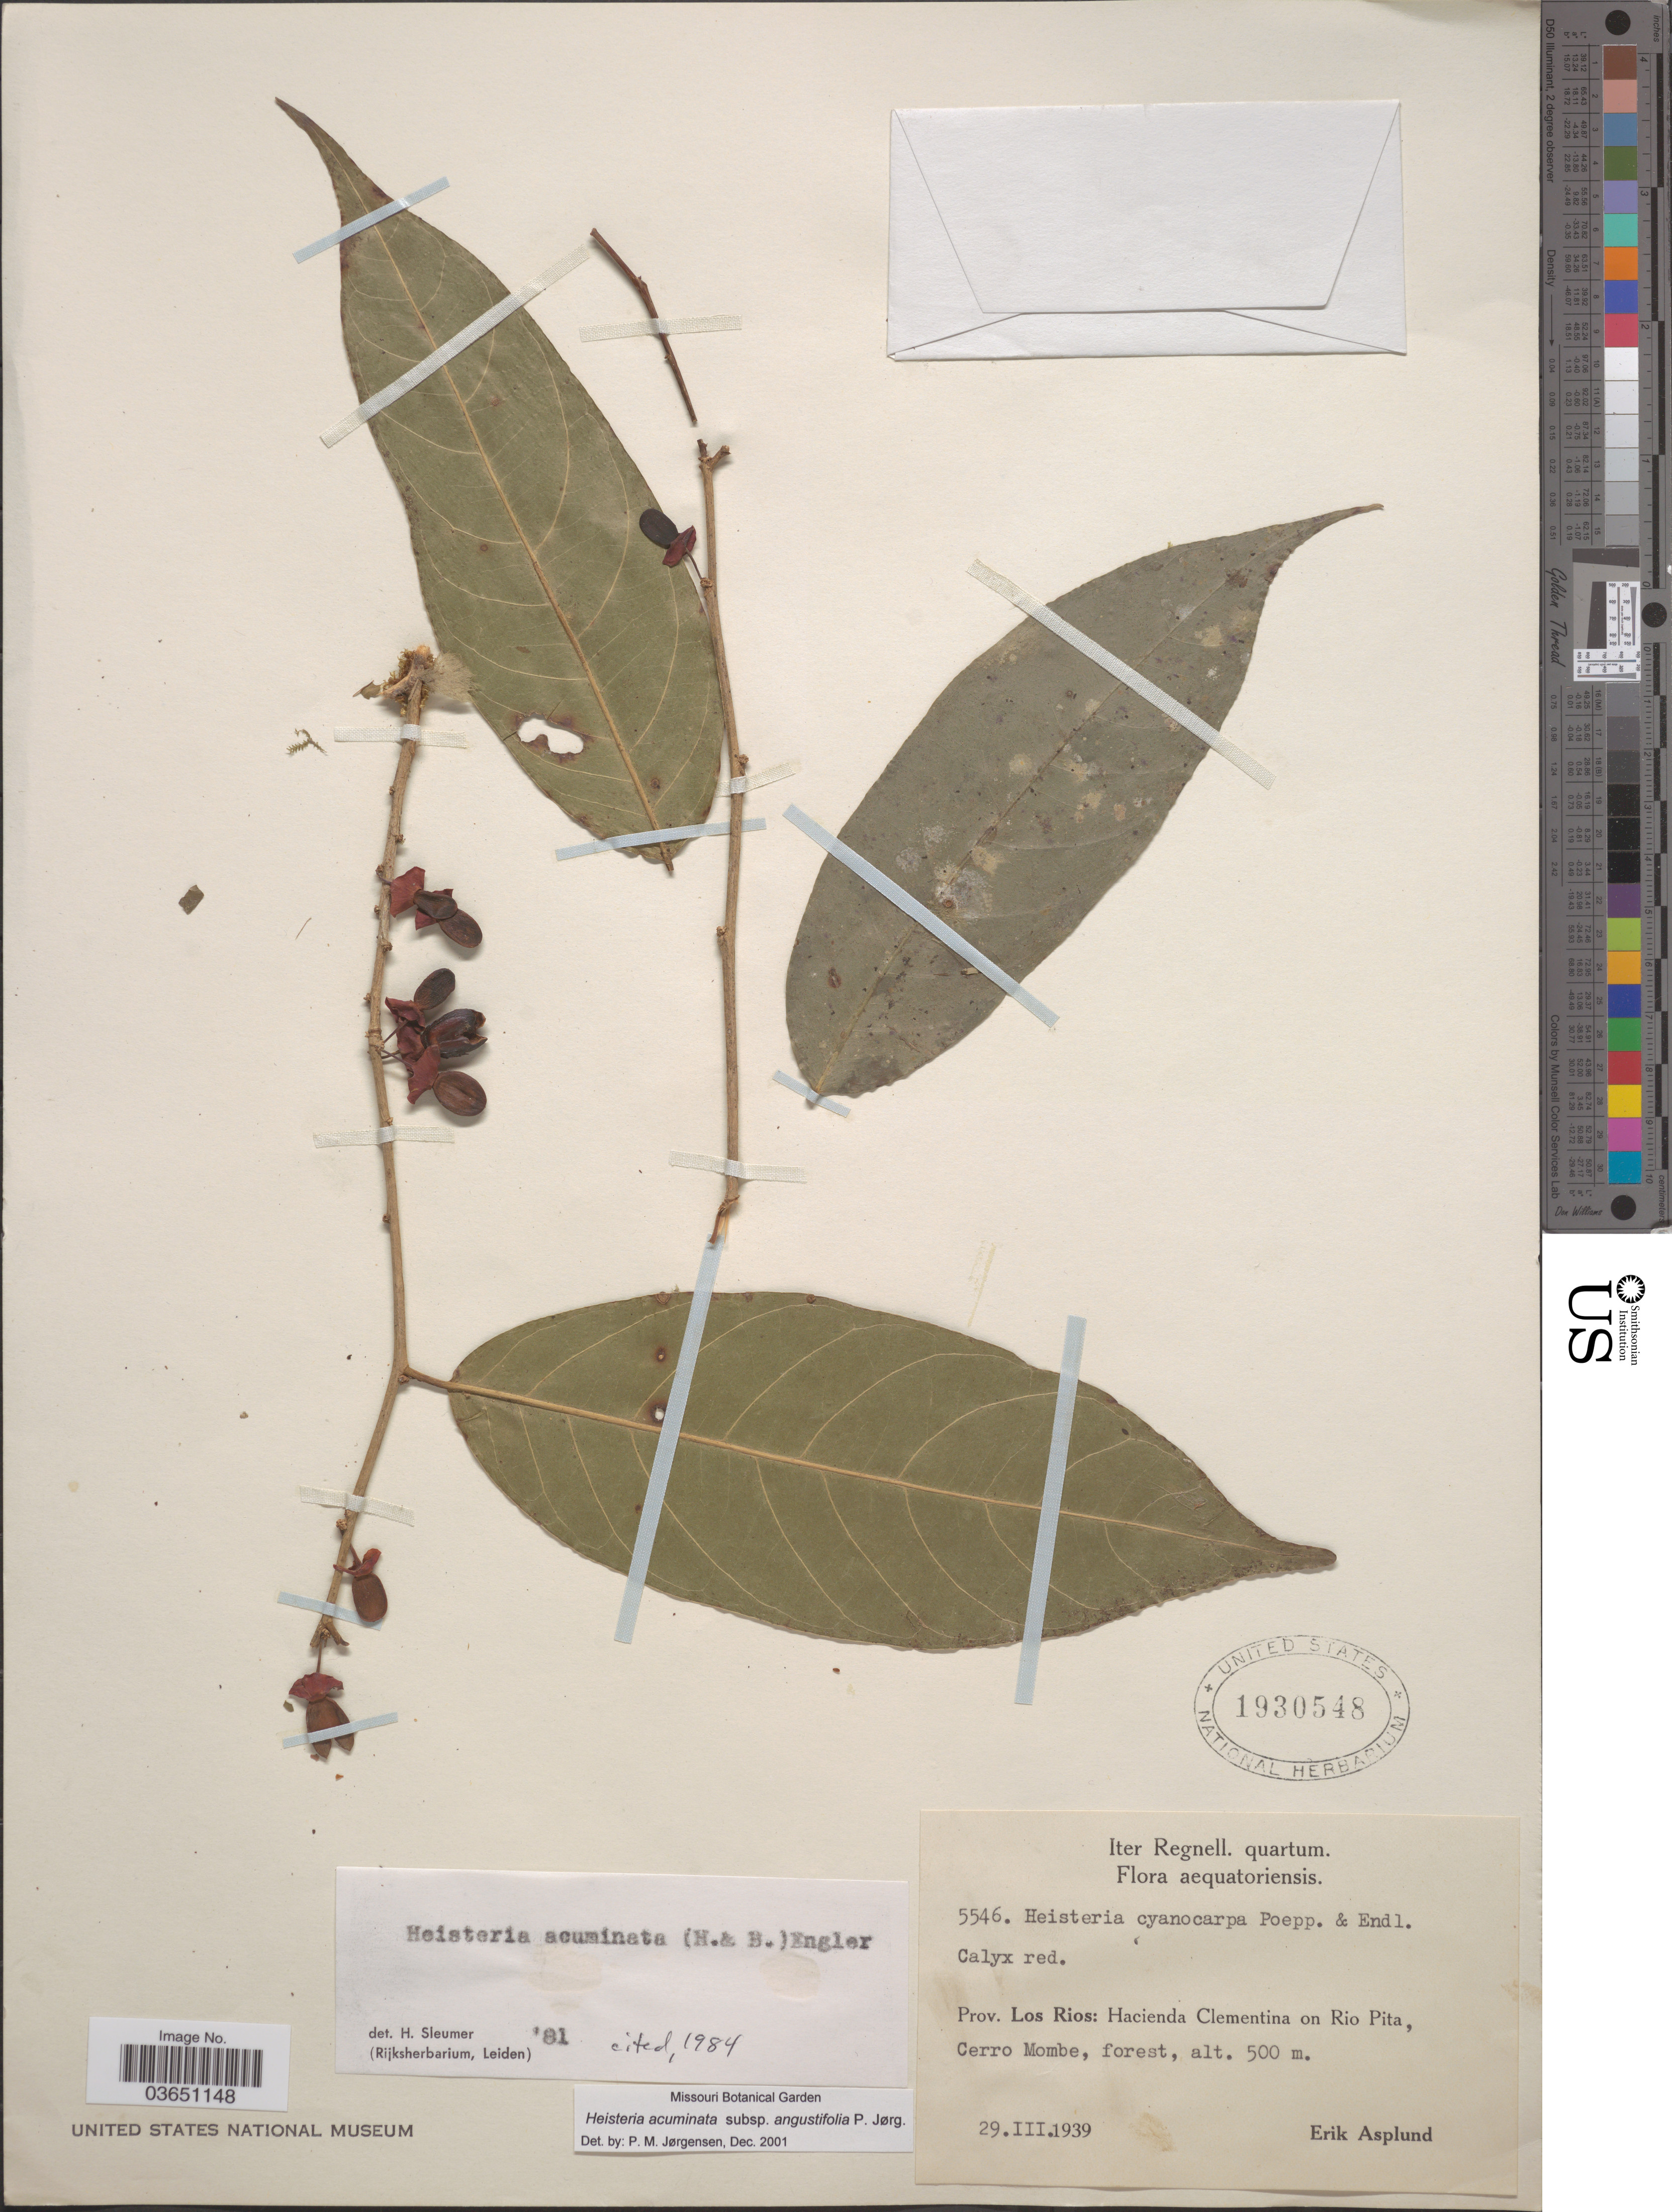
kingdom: Plantae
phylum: Tracheophyta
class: Magnoliopsida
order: Santalales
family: Erythropalaceae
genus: Heisteria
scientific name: Heisteria acuminata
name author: (Humb. & Bonpl.) Engl.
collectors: E. Asplund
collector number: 5546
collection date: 1939-03-29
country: Ecuador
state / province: Los Ríos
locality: Hacienda Clementina on Rio Pita, Cerro Mombe, forest.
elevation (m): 500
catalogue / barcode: US 1930548